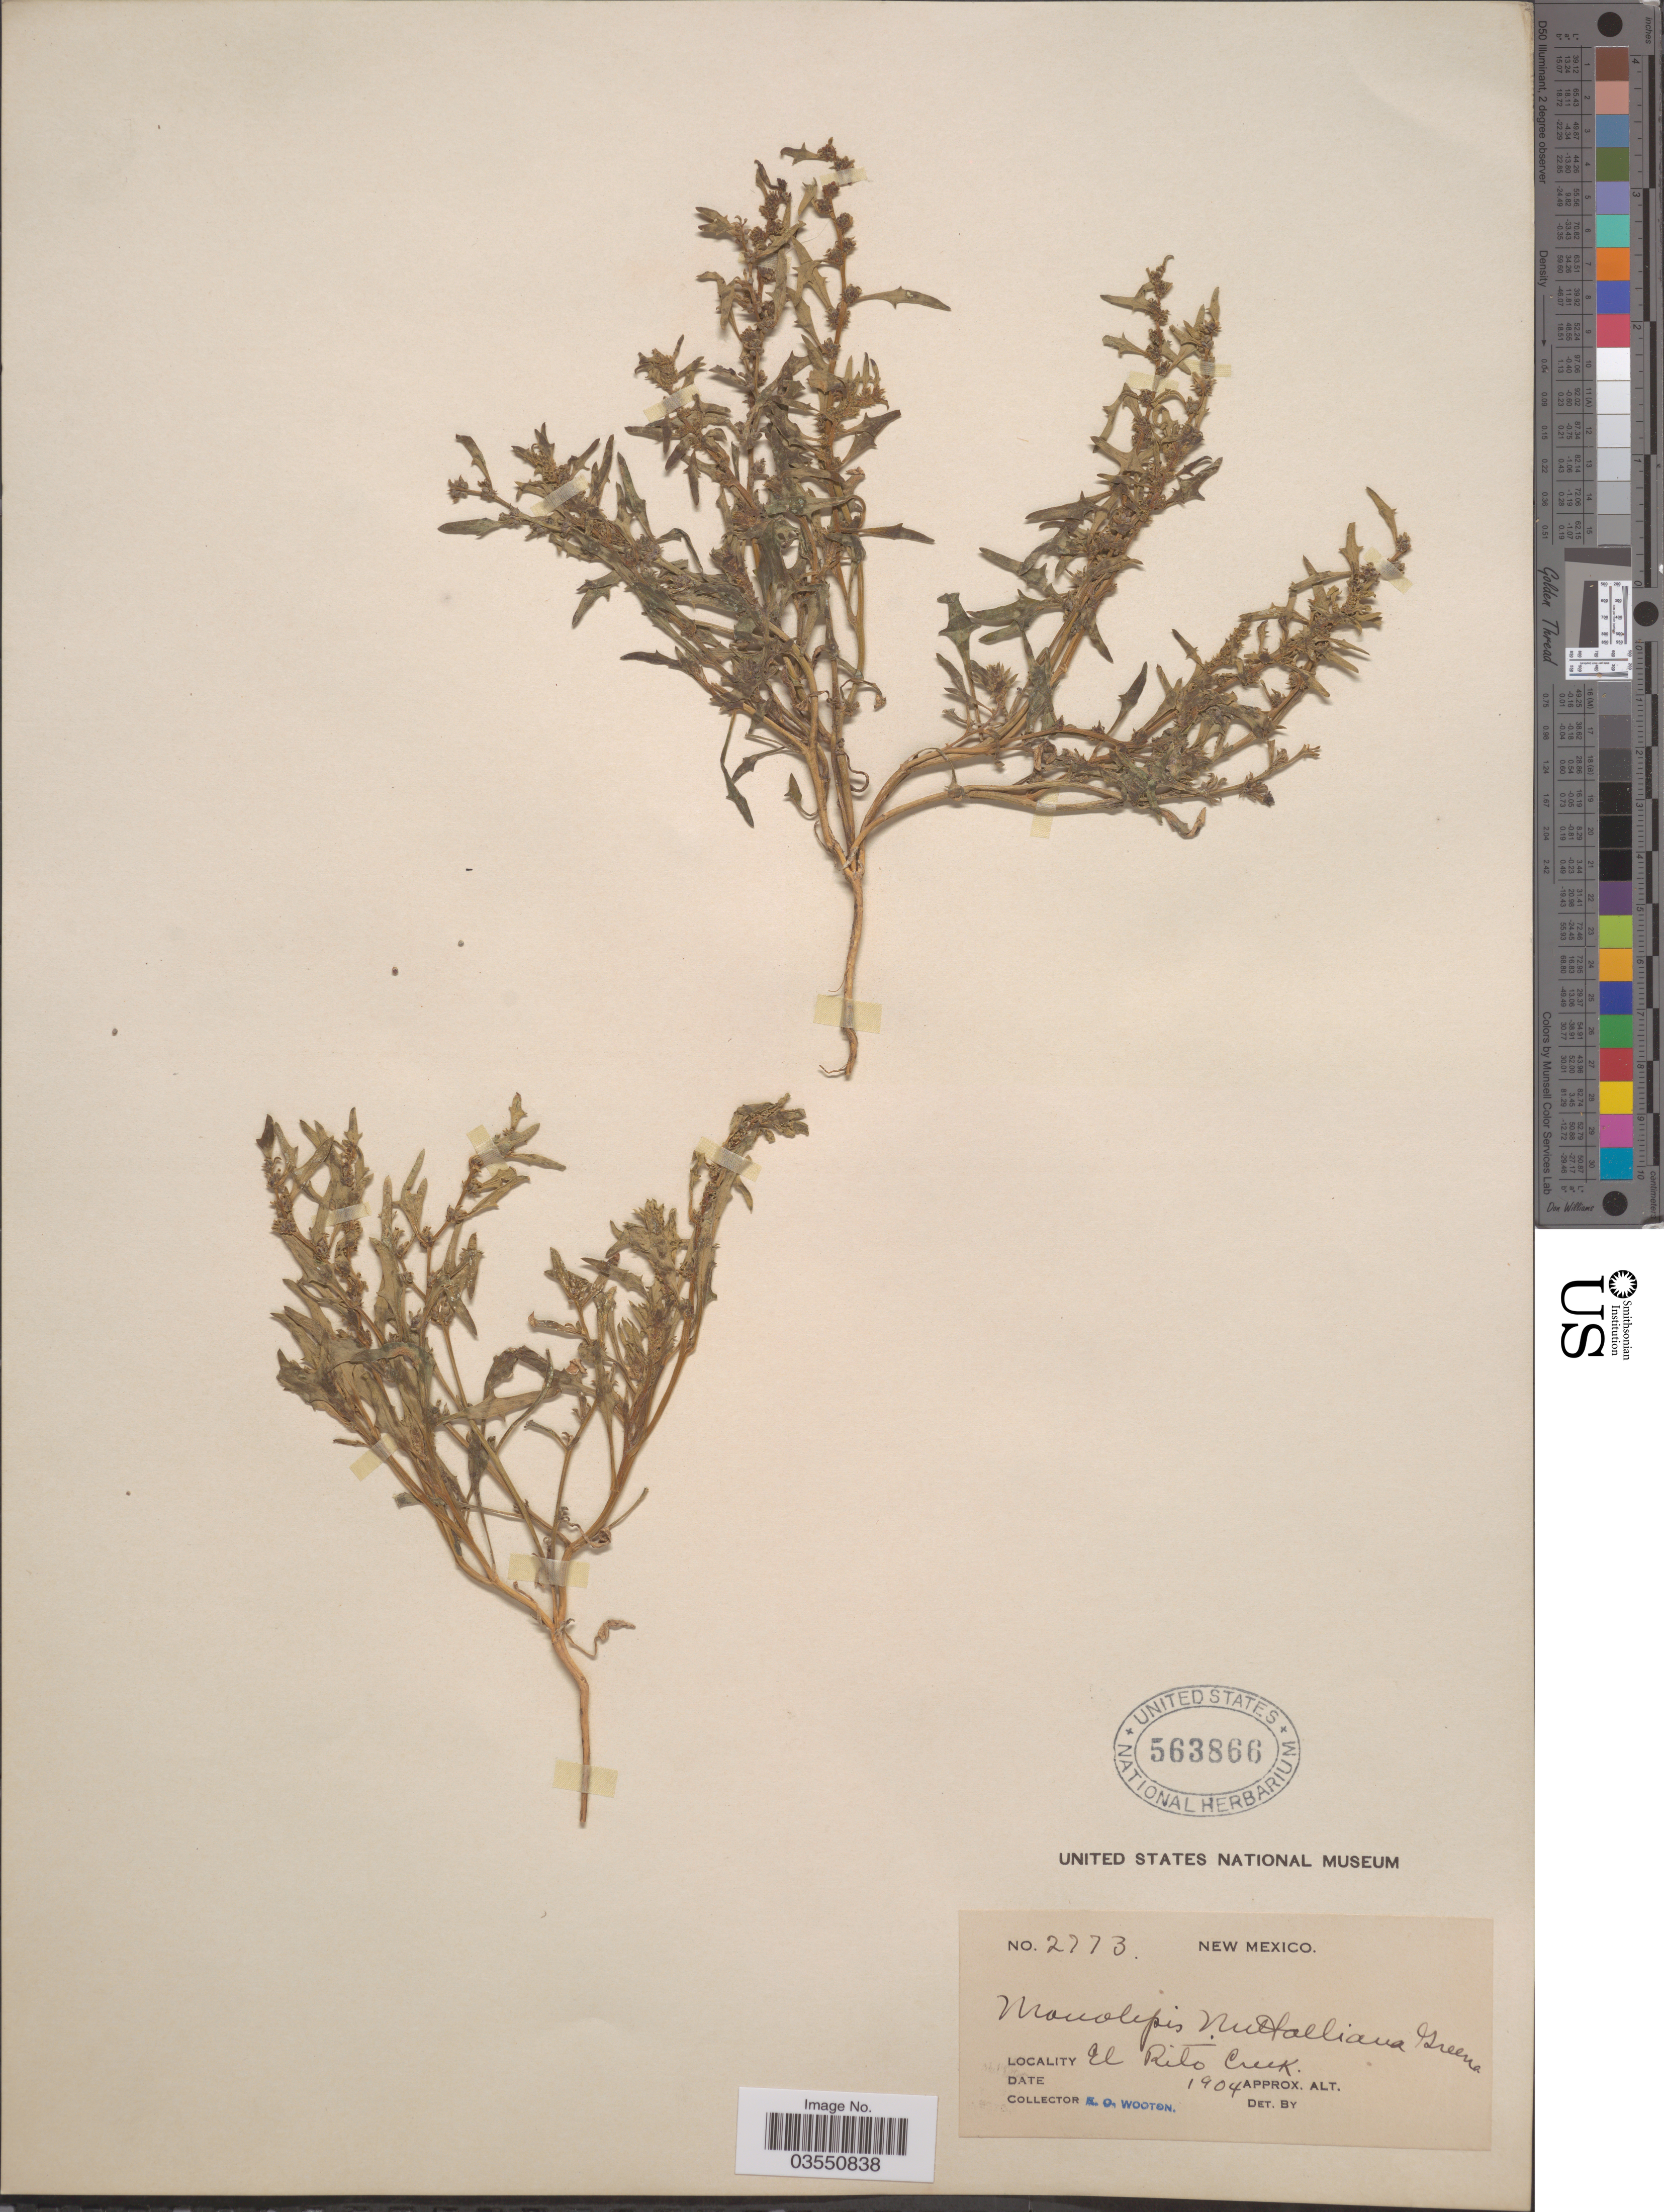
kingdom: Plantae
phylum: Tracheophyta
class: Magnoliopsida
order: Caryophyllales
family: Amaranthaceae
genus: Blitum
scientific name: Blitum nuttallianum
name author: Schult.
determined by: U.S. National Herbarium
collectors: E. O. Wooton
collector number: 2773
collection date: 1904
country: United States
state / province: New Mexico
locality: El Rito Creek.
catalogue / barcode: US 563866